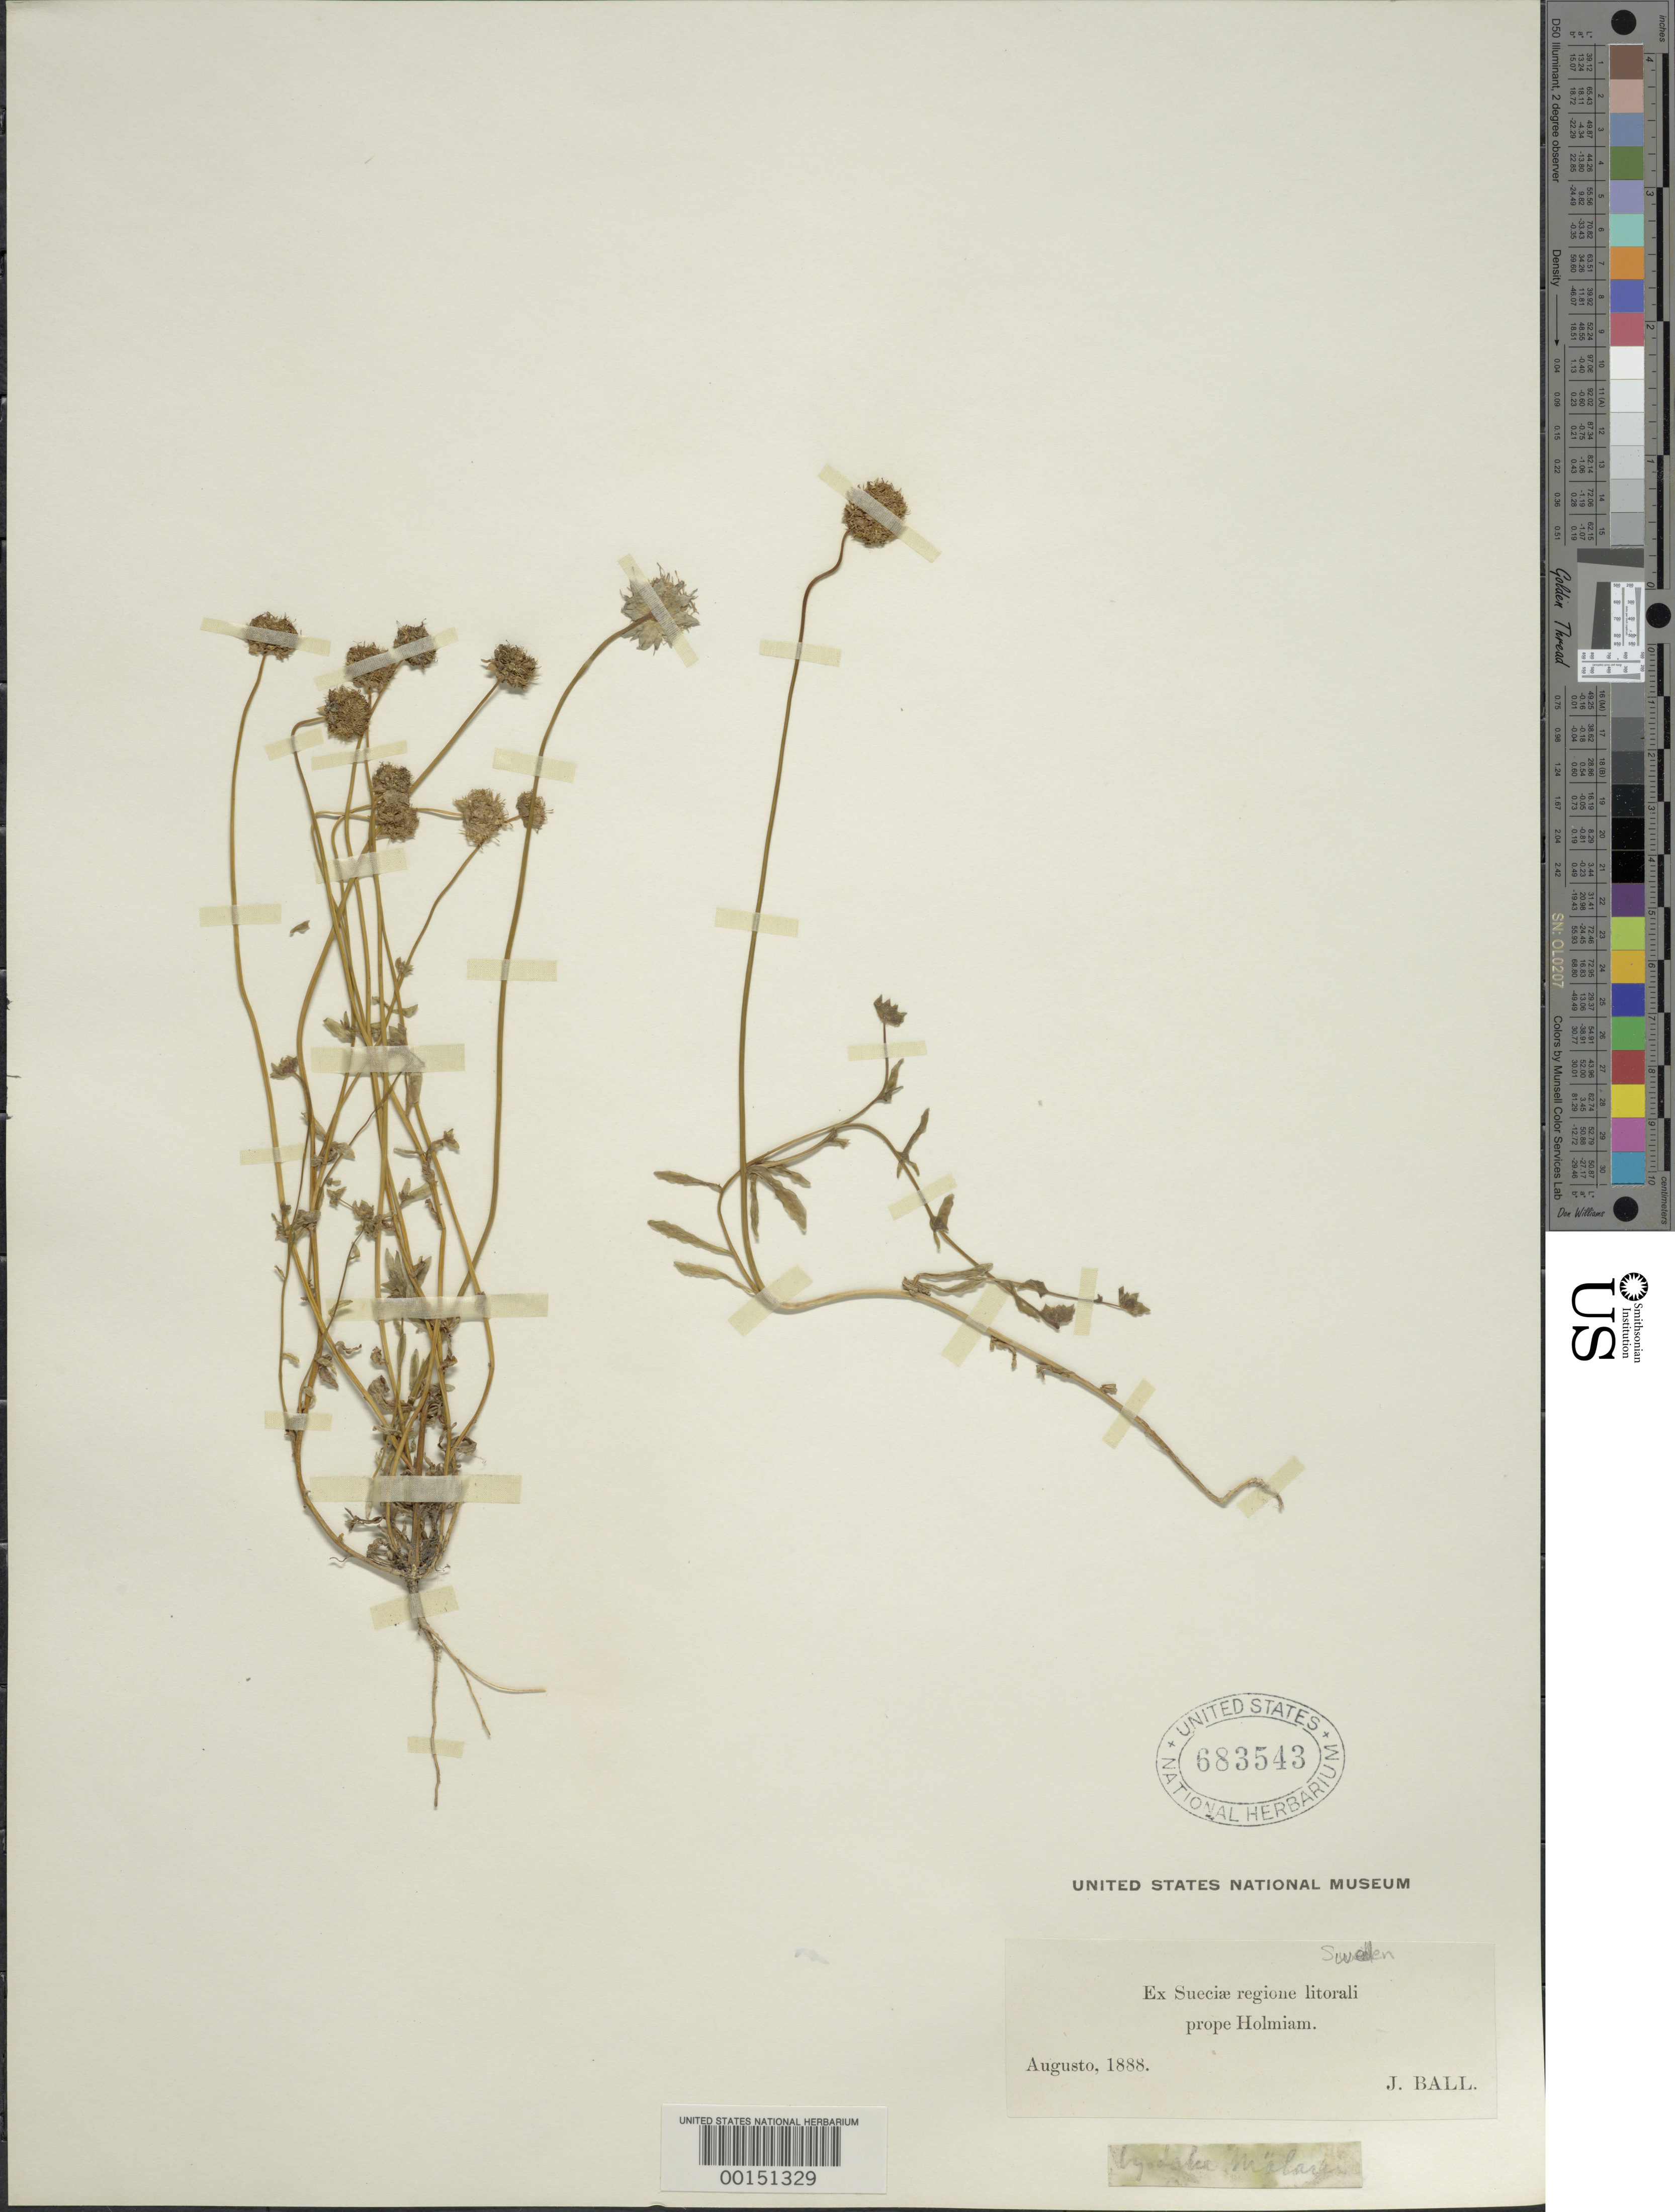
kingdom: Plantae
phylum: Tracheophyta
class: Magnoliopsida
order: Dipsacales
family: Caprifoliaceae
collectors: J. Ball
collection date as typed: Aug 1888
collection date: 1888-08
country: Sweden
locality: Near Holmiam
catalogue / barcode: US 683543